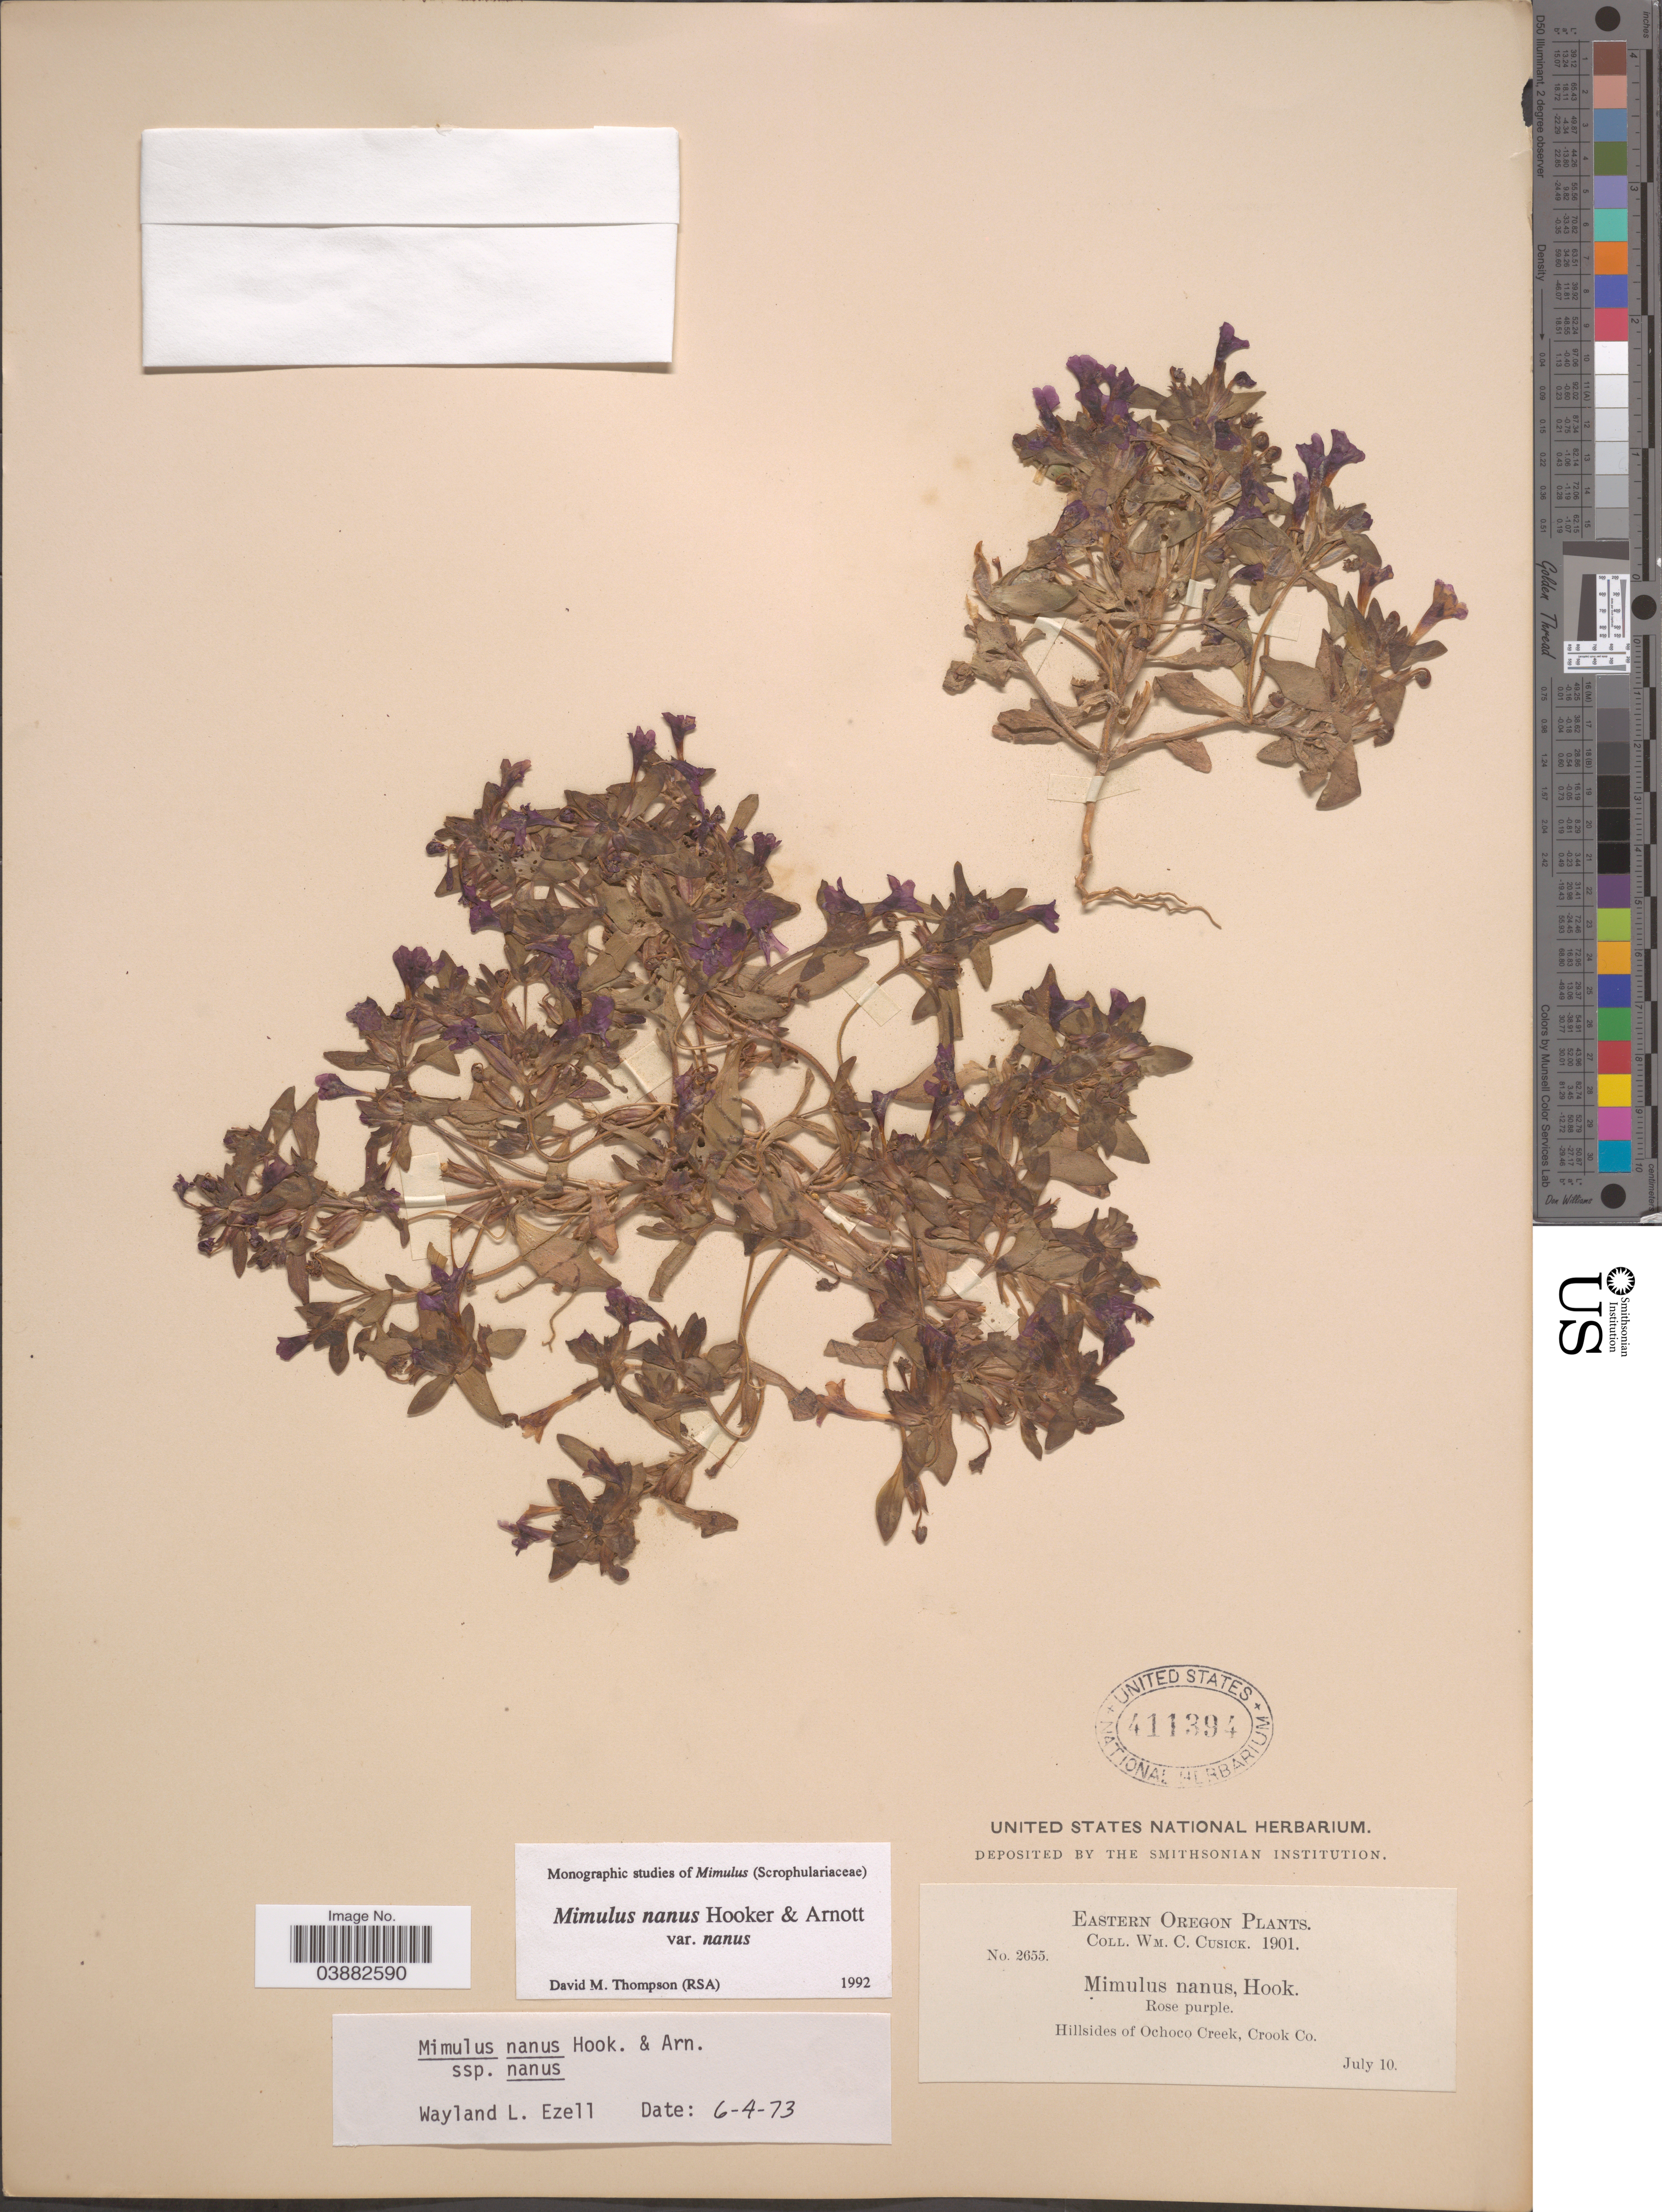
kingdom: Plantae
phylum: Tracheophyta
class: Magnoliopsida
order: Lamiales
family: Phrymaceae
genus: Mimulus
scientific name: Mimulus nanus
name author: Hook. & Arn.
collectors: W. C. Cusick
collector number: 2655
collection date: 1901-07-10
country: United States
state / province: Oregon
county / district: Crook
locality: Eastern Oregon. Hillsides of Ochoco Creek, Crook Co.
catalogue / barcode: US 411394